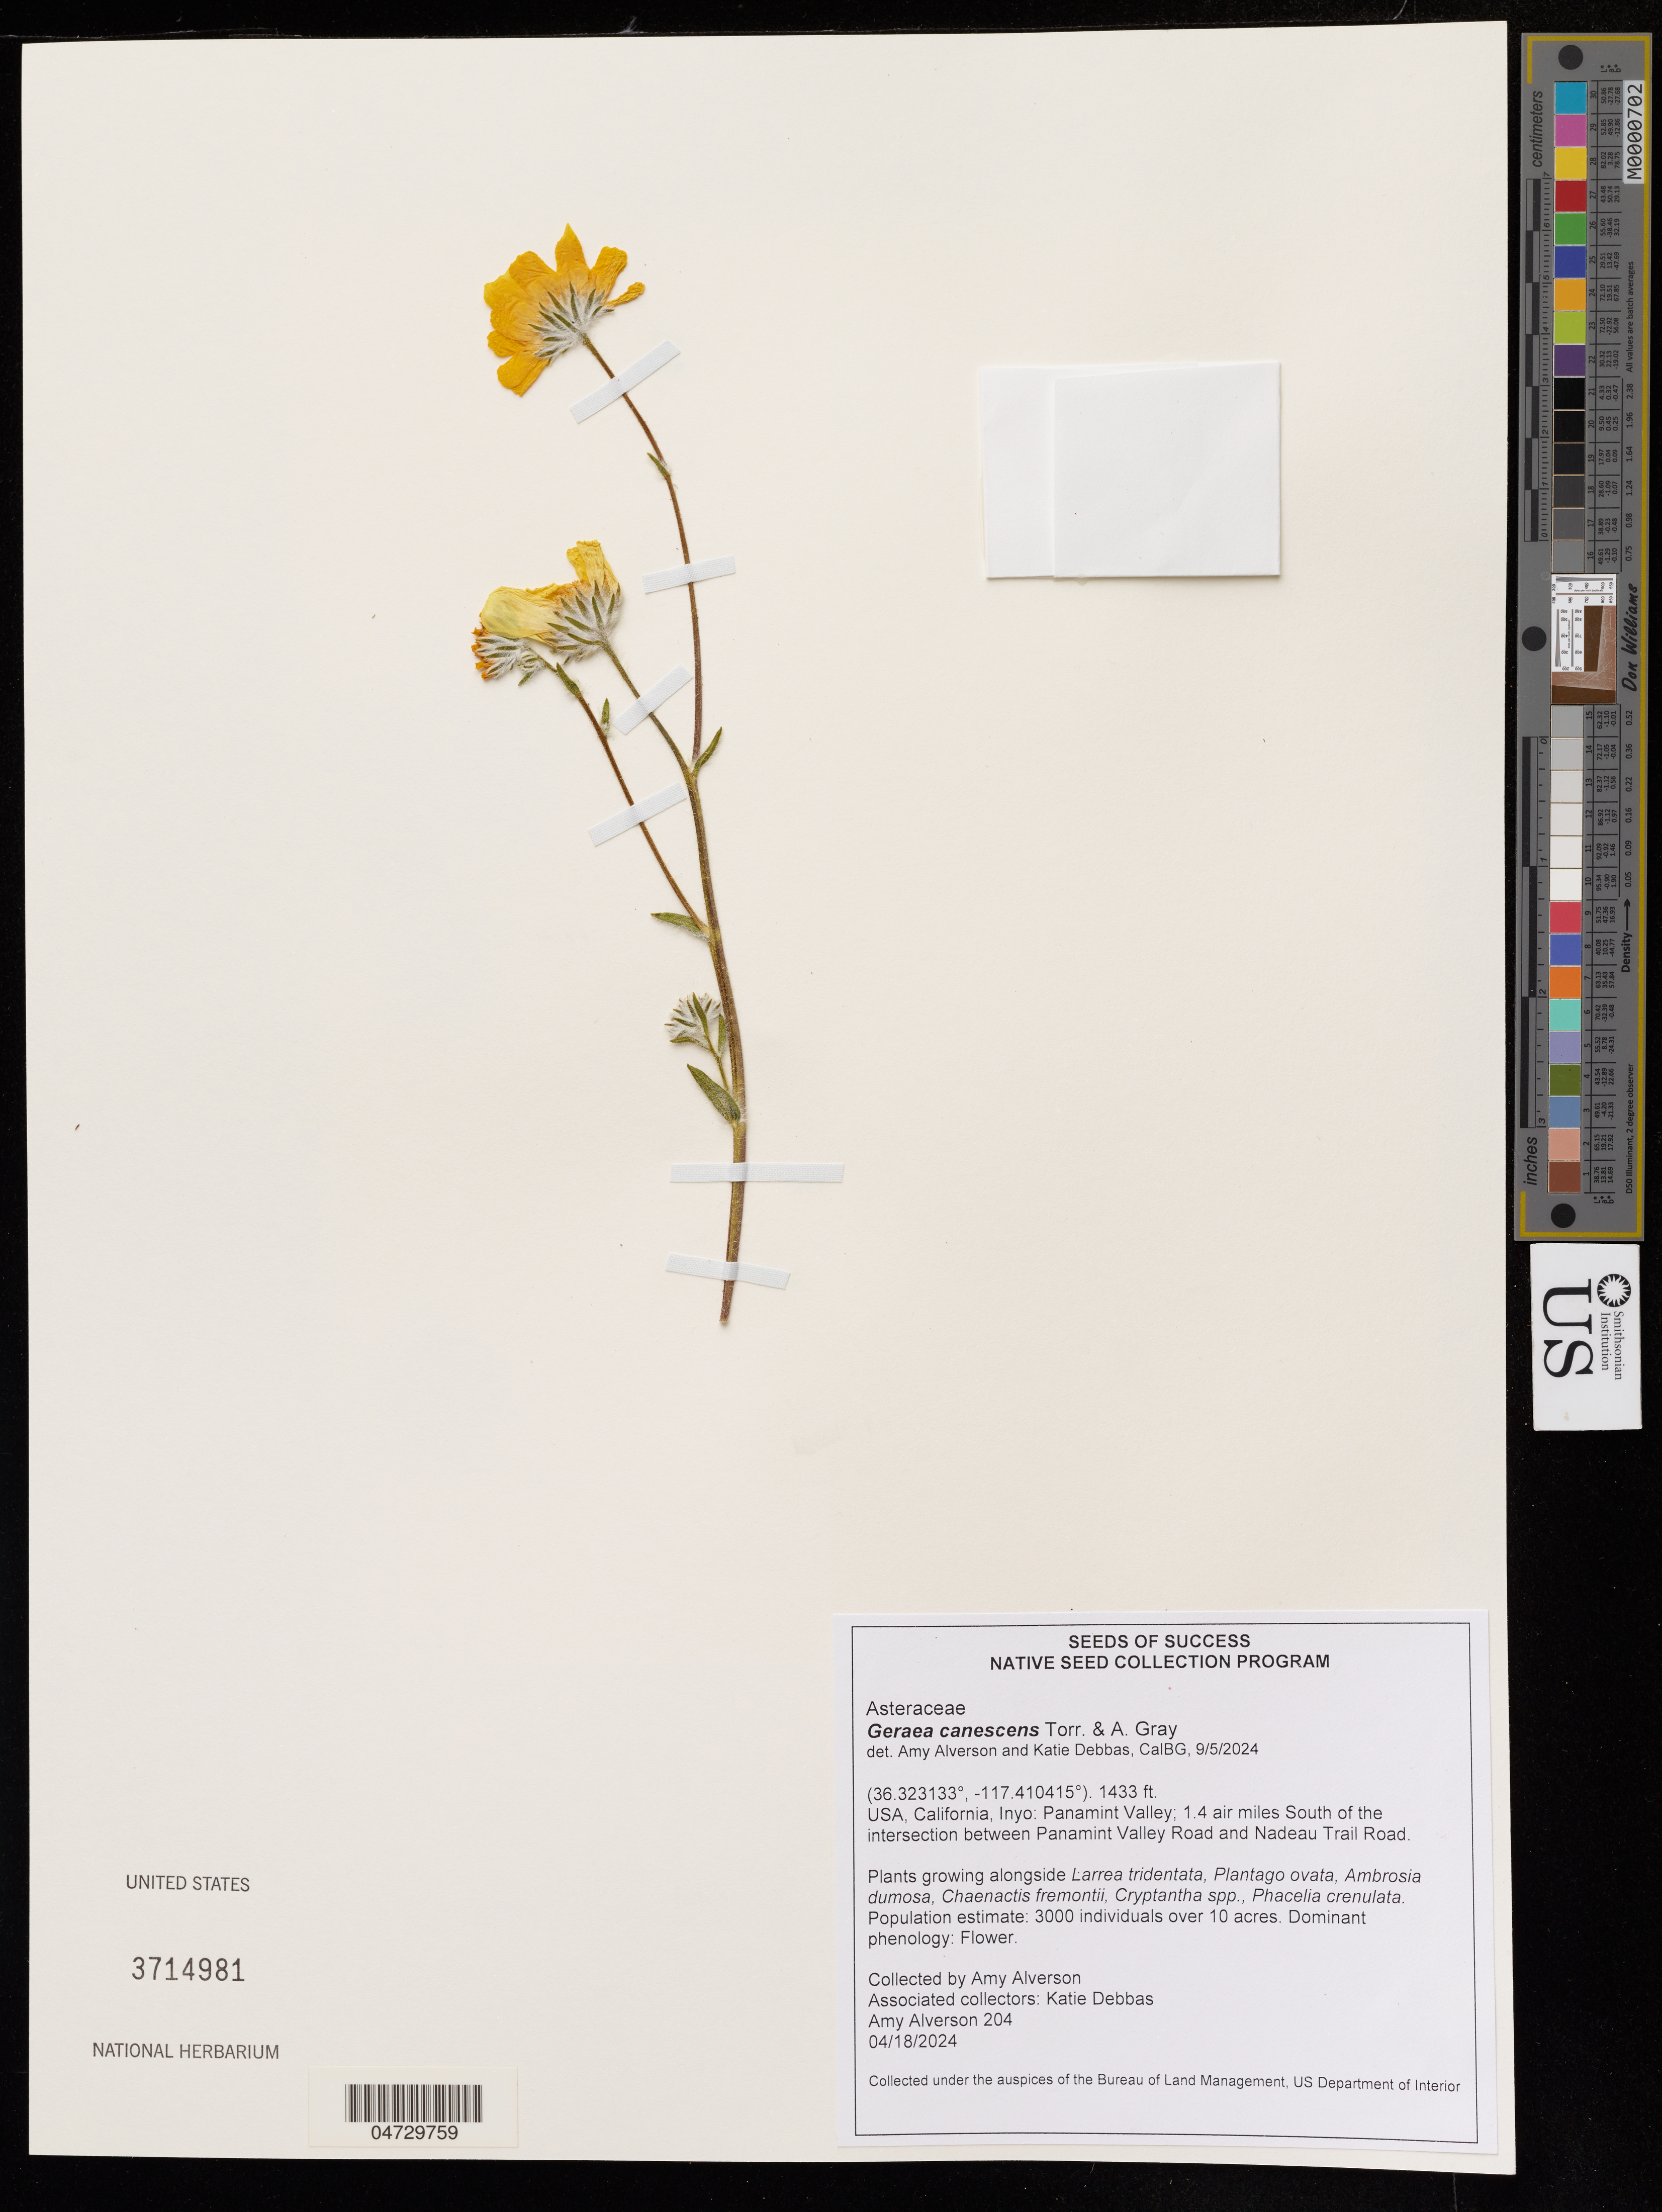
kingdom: Plantae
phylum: Tracheophyta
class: Magnoliopsida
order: Asterales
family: Asteraceae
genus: Geraea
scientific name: Geraea canescens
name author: Torr. & A. Gray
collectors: A. Alverson & K. Debbas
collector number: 204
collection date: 2024-04-18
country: United States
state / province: California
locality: Inyo: Panamint Valley; 1.4 air miles South of the intersection between Panamint Valley Road and Nadeau Trail Road.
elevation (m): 437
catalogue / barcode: US 3714981